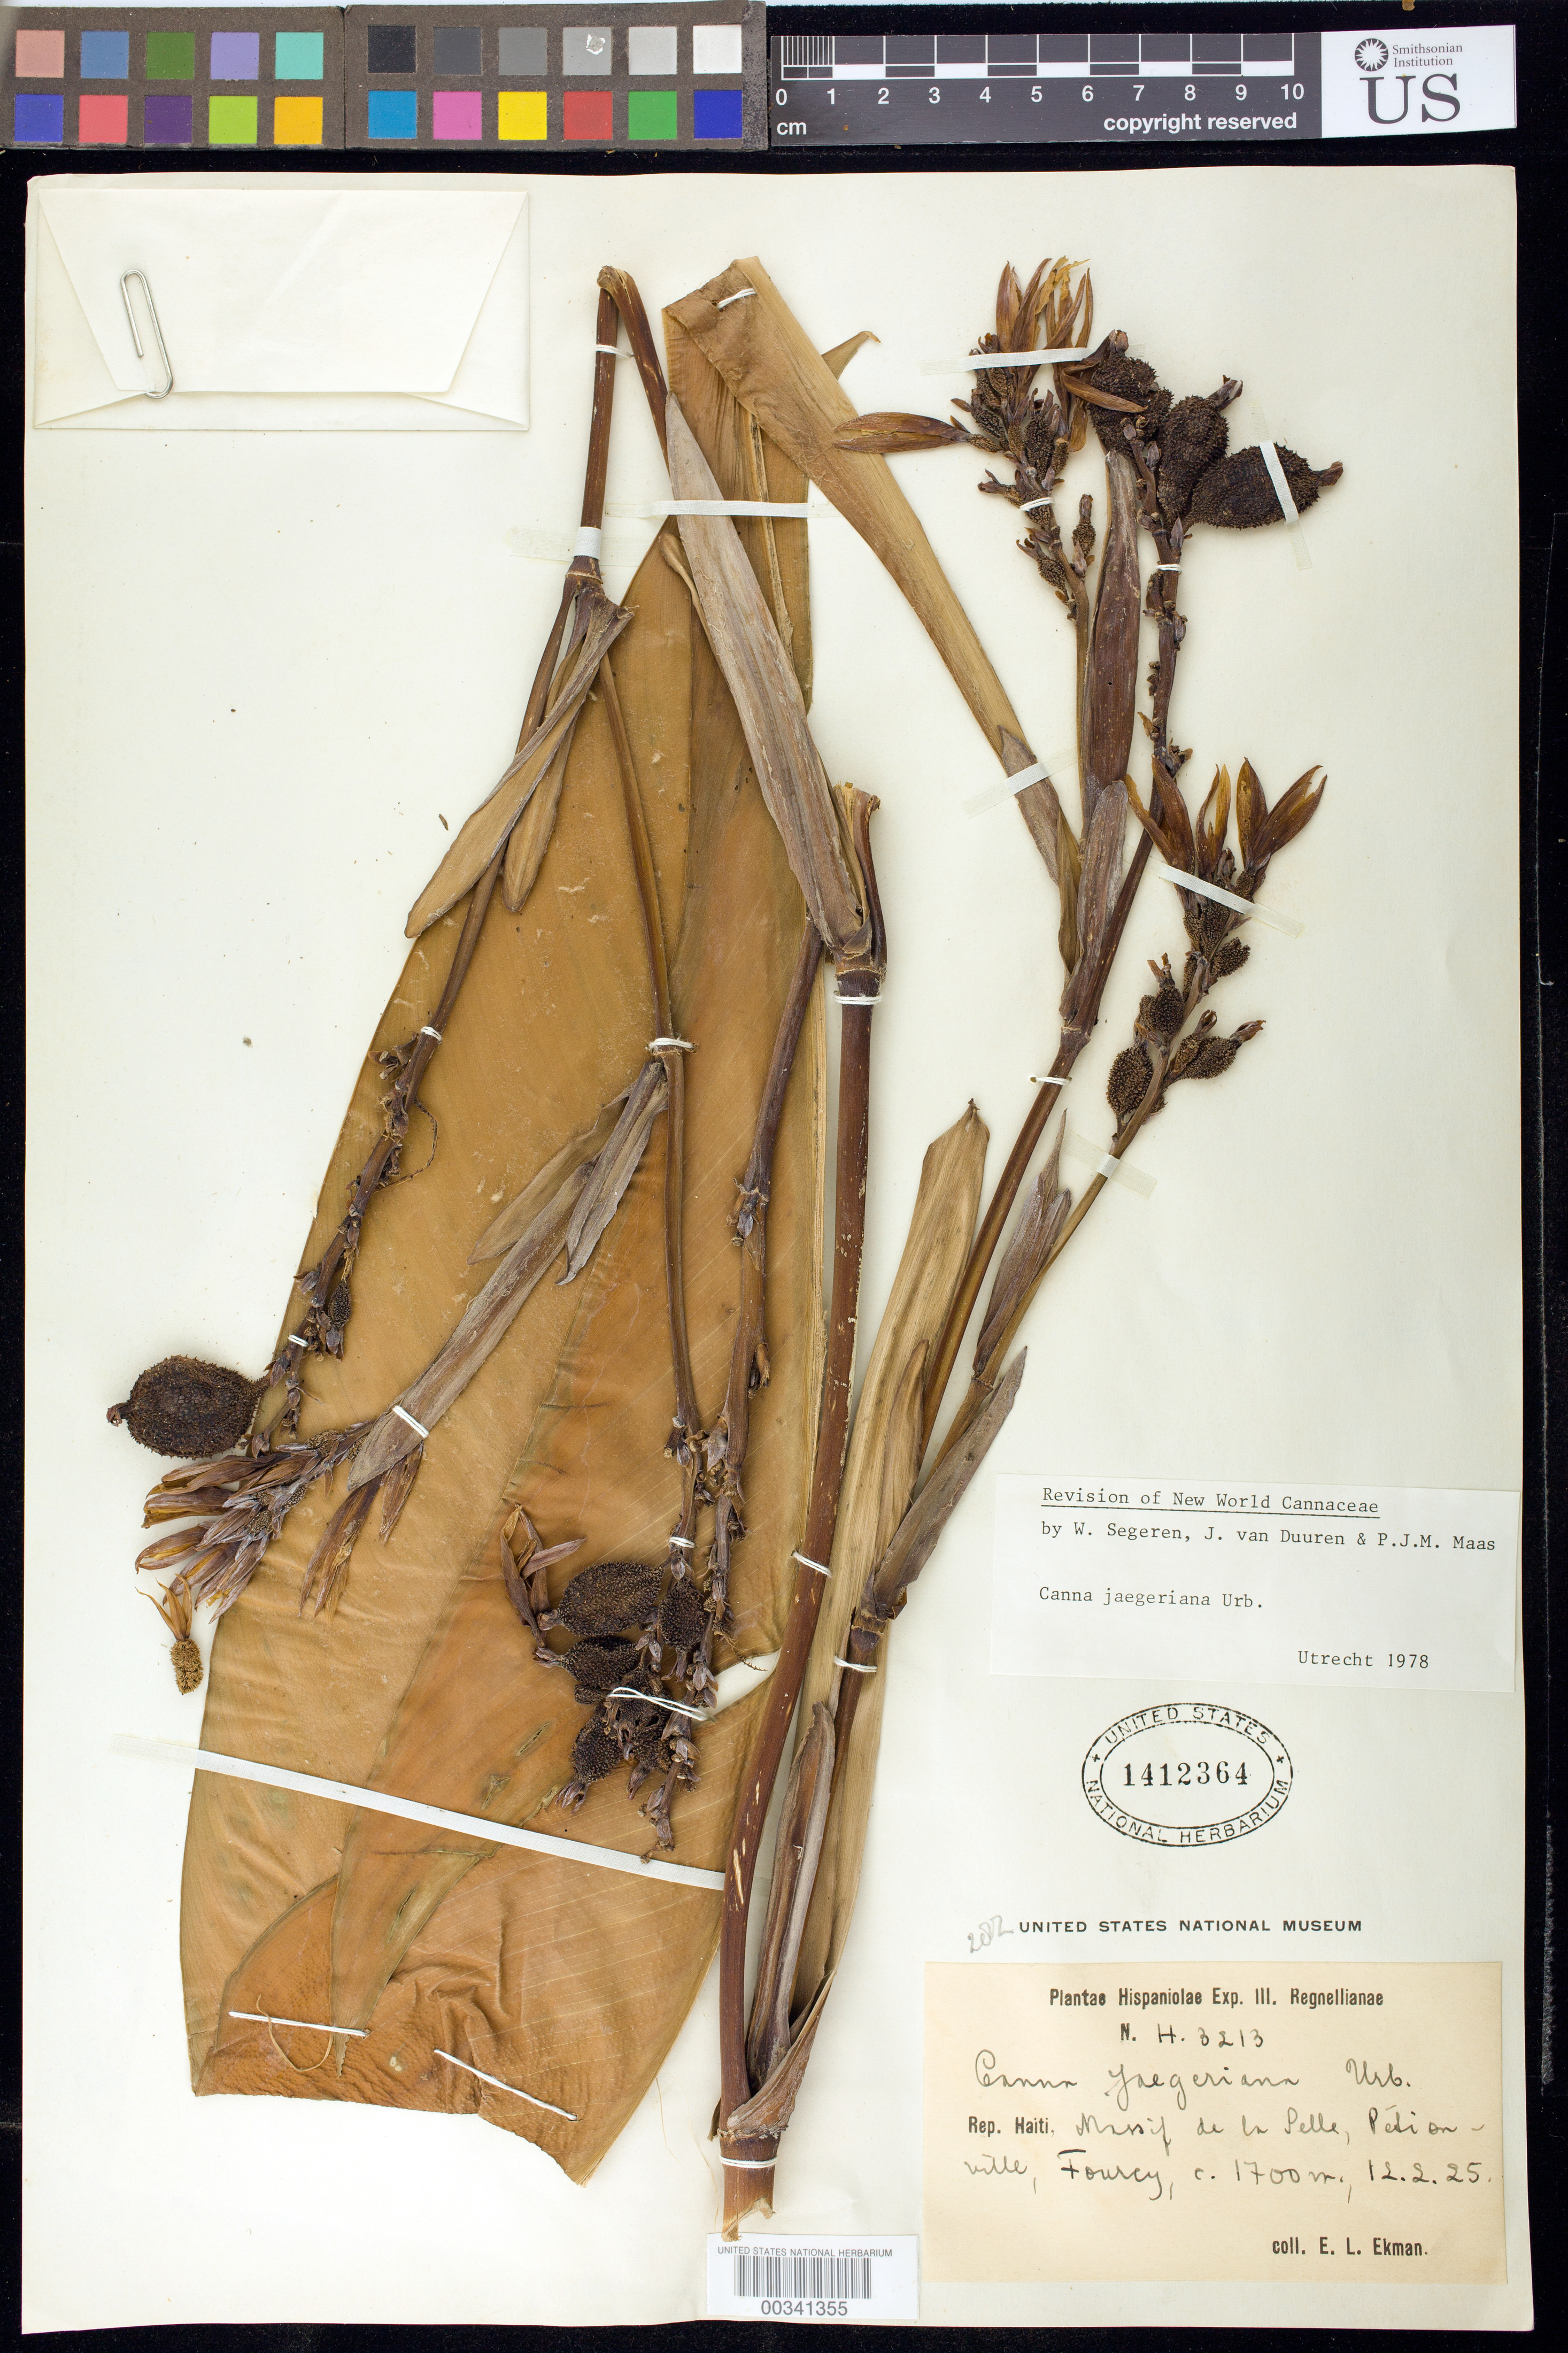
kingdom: Plantae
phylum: Tracheophyta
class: Liliopsida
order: Zingiberales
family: Cannaceae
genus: Canna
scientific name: Canna jaegeriana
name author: Urb.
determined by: Segeren, W.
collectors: E. L. Ekman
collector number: H.3213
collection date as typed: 12 Feb 1925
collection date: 1925-02-12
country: Haiti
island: Hispaniola Island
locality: Massif de la selle, petionville, fourcy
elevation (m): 1700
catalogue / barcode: US 1412364